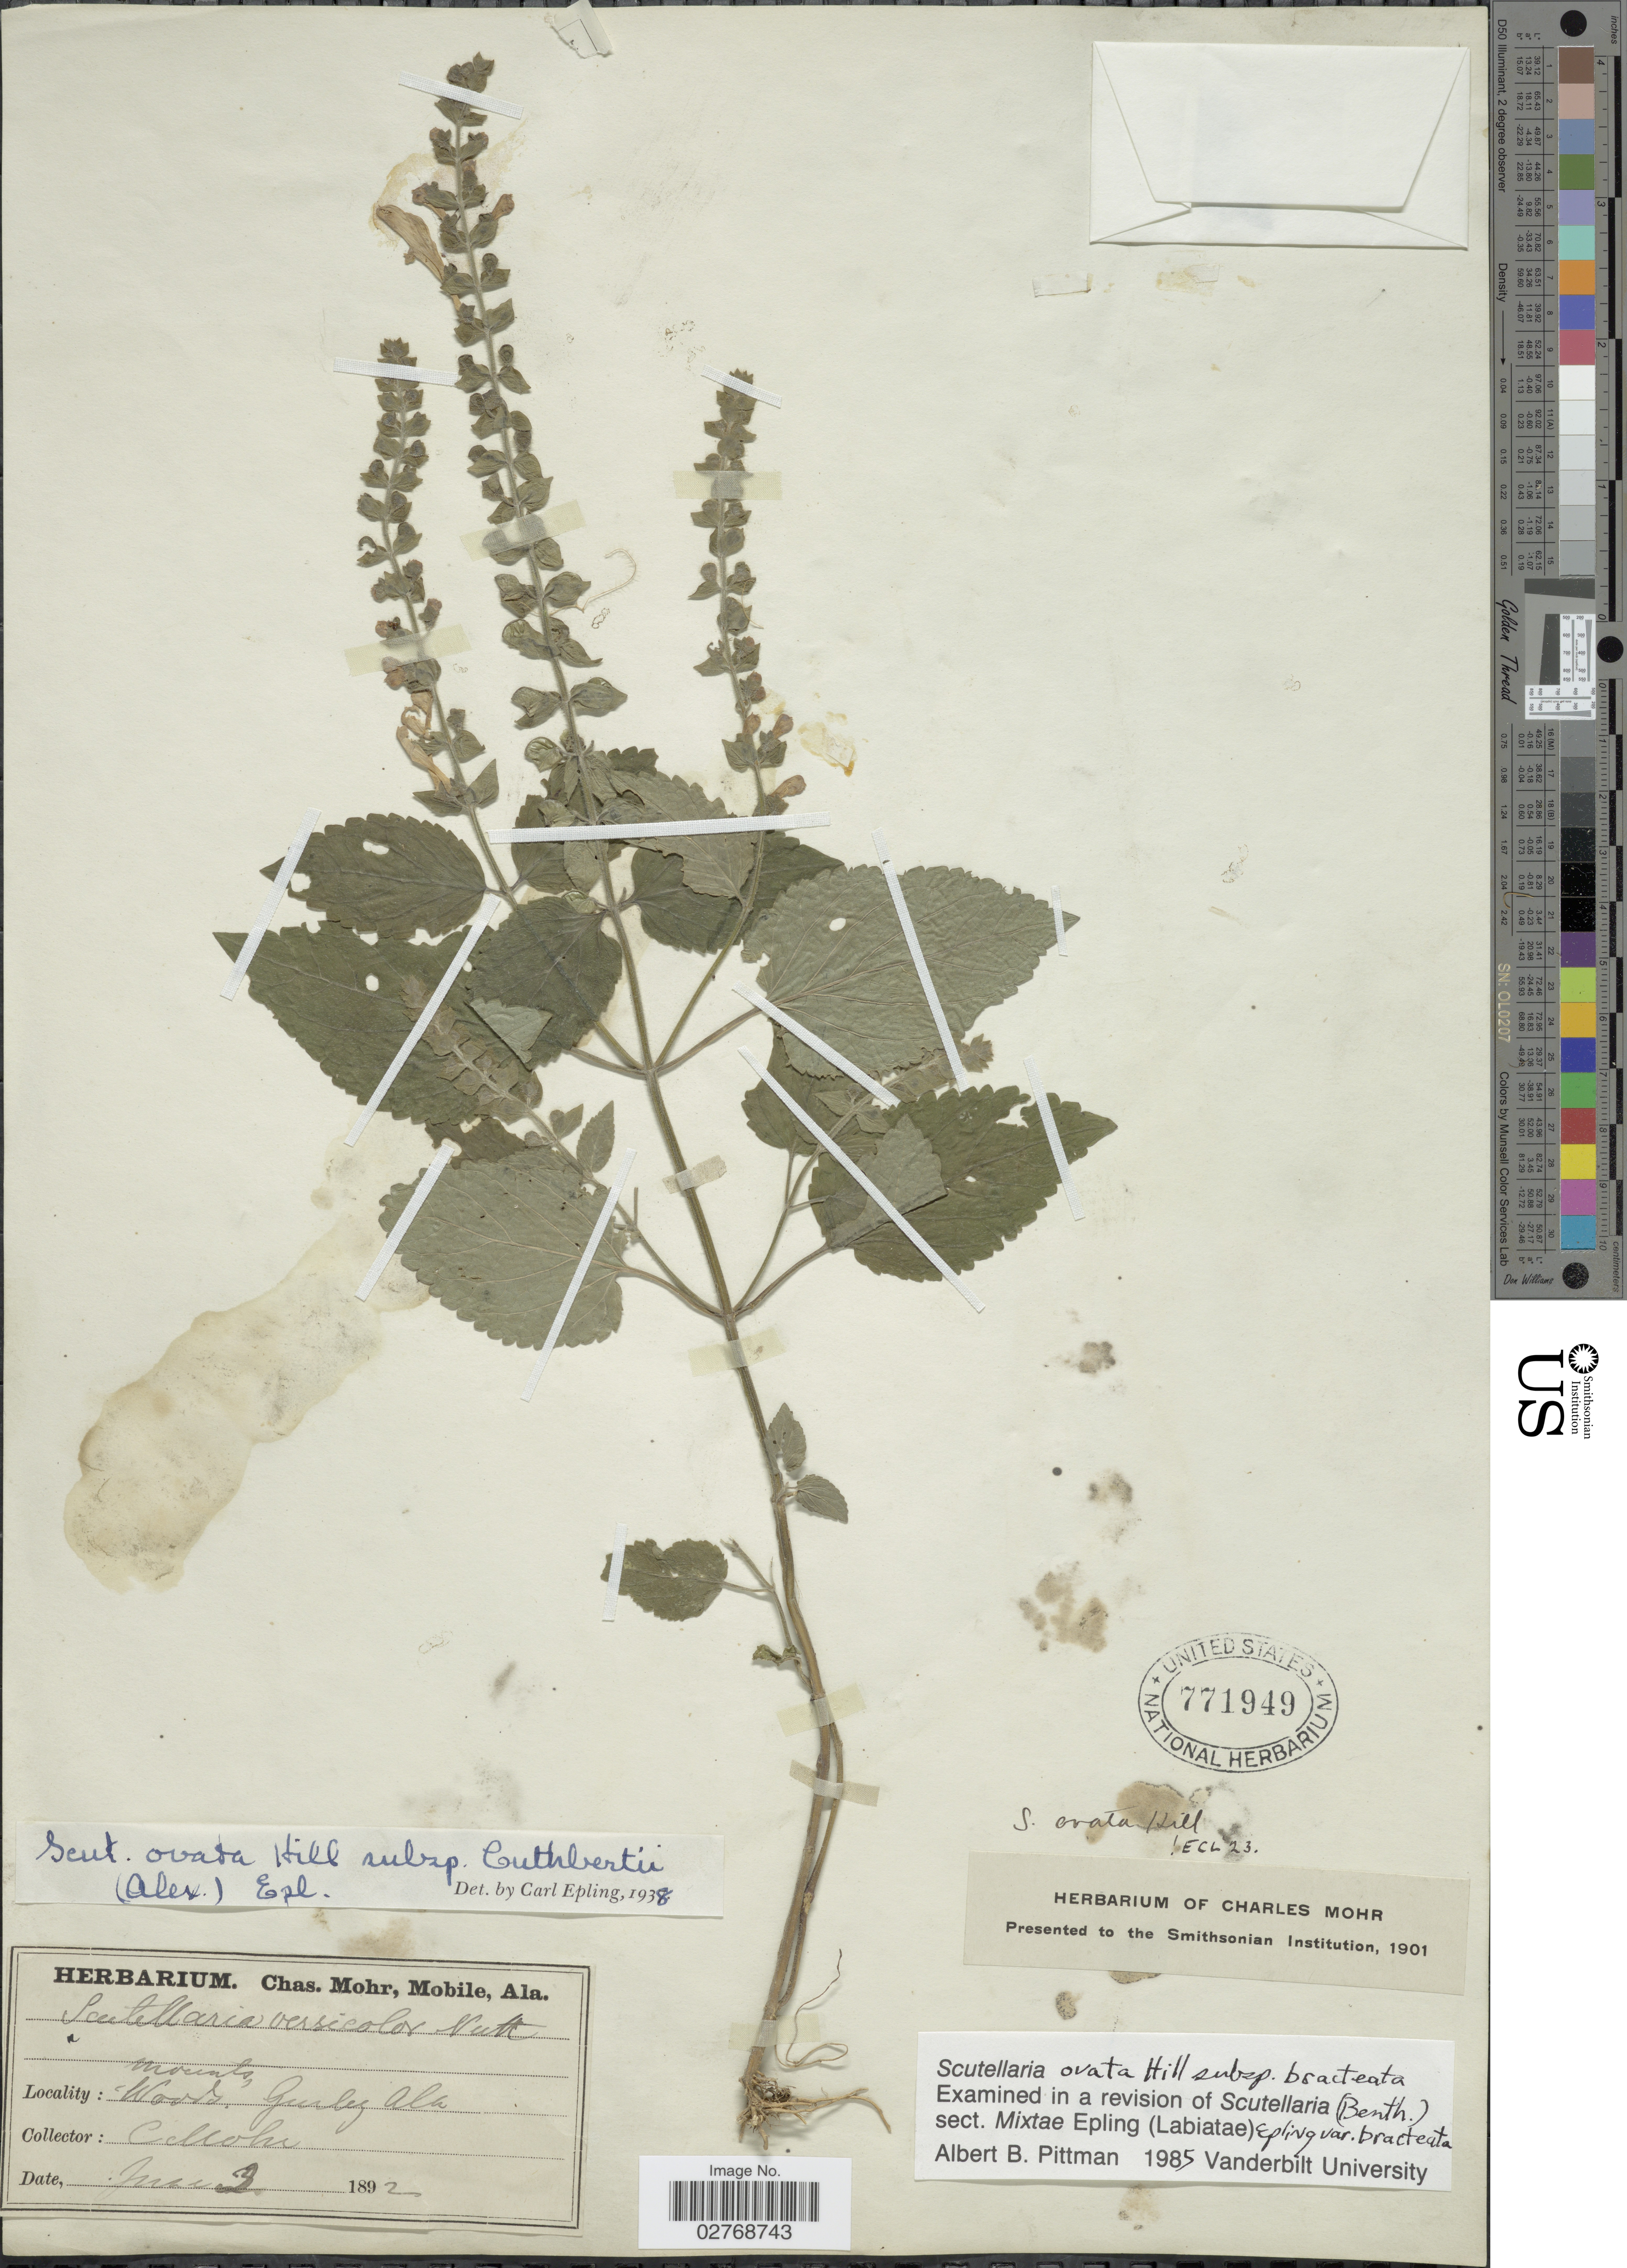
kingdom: Plantae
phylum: Tracheophyta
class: Magnoliopsida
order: Lamiales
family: Lamiaceae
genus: Scutellaria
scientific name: Scutellaria ovata subsp. bracteata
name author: (Benth.) Epling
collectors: Mohr, C. T. (herbarium)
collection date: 1892-06-03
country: United States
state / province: Alabama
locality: Mounts Woods. Gurley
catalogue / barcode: US 771949